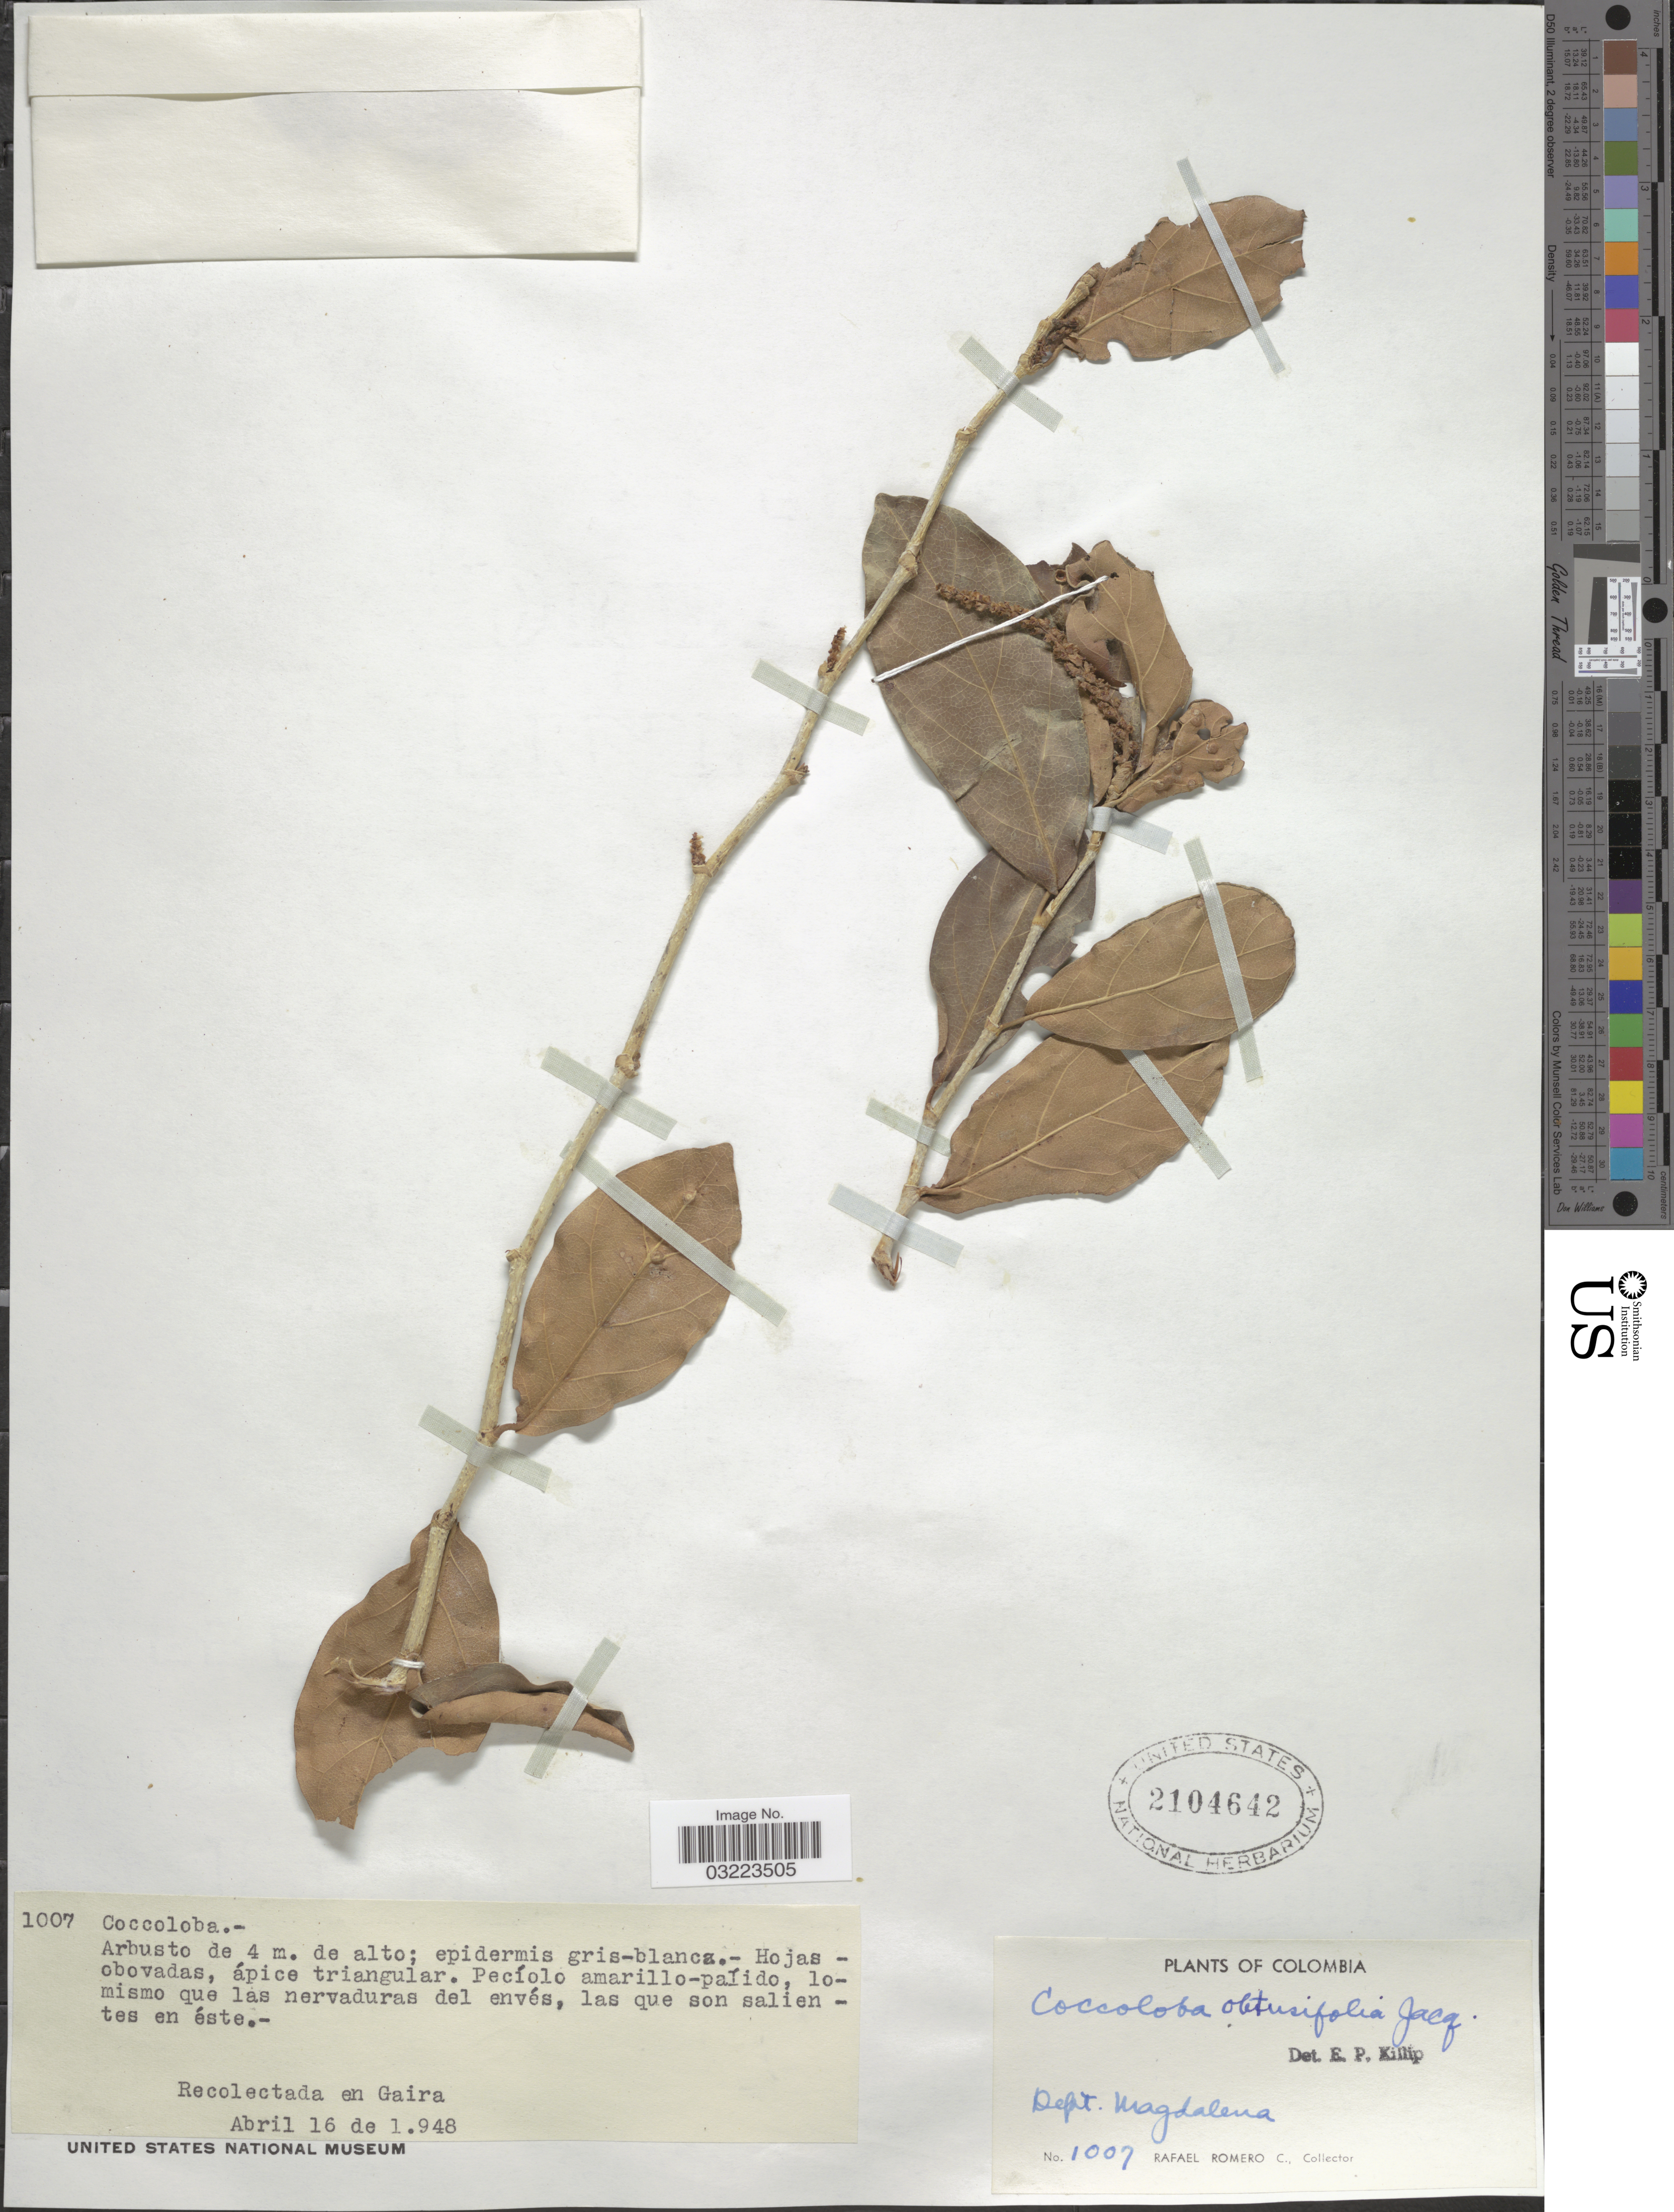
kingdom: Plantae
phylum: Tracheophyta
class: Magnoliopsida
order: Caryophyllales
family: Polygonaceae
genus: Coccoloba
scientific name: Coccoloba obtusifolia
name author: Jacq.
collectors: R. Romero Castañeda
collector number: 1007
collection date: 1948-04-16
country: Colombia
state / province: Magdalena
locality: Dept. Magdalena, Gaira.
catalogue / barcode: US 2104642